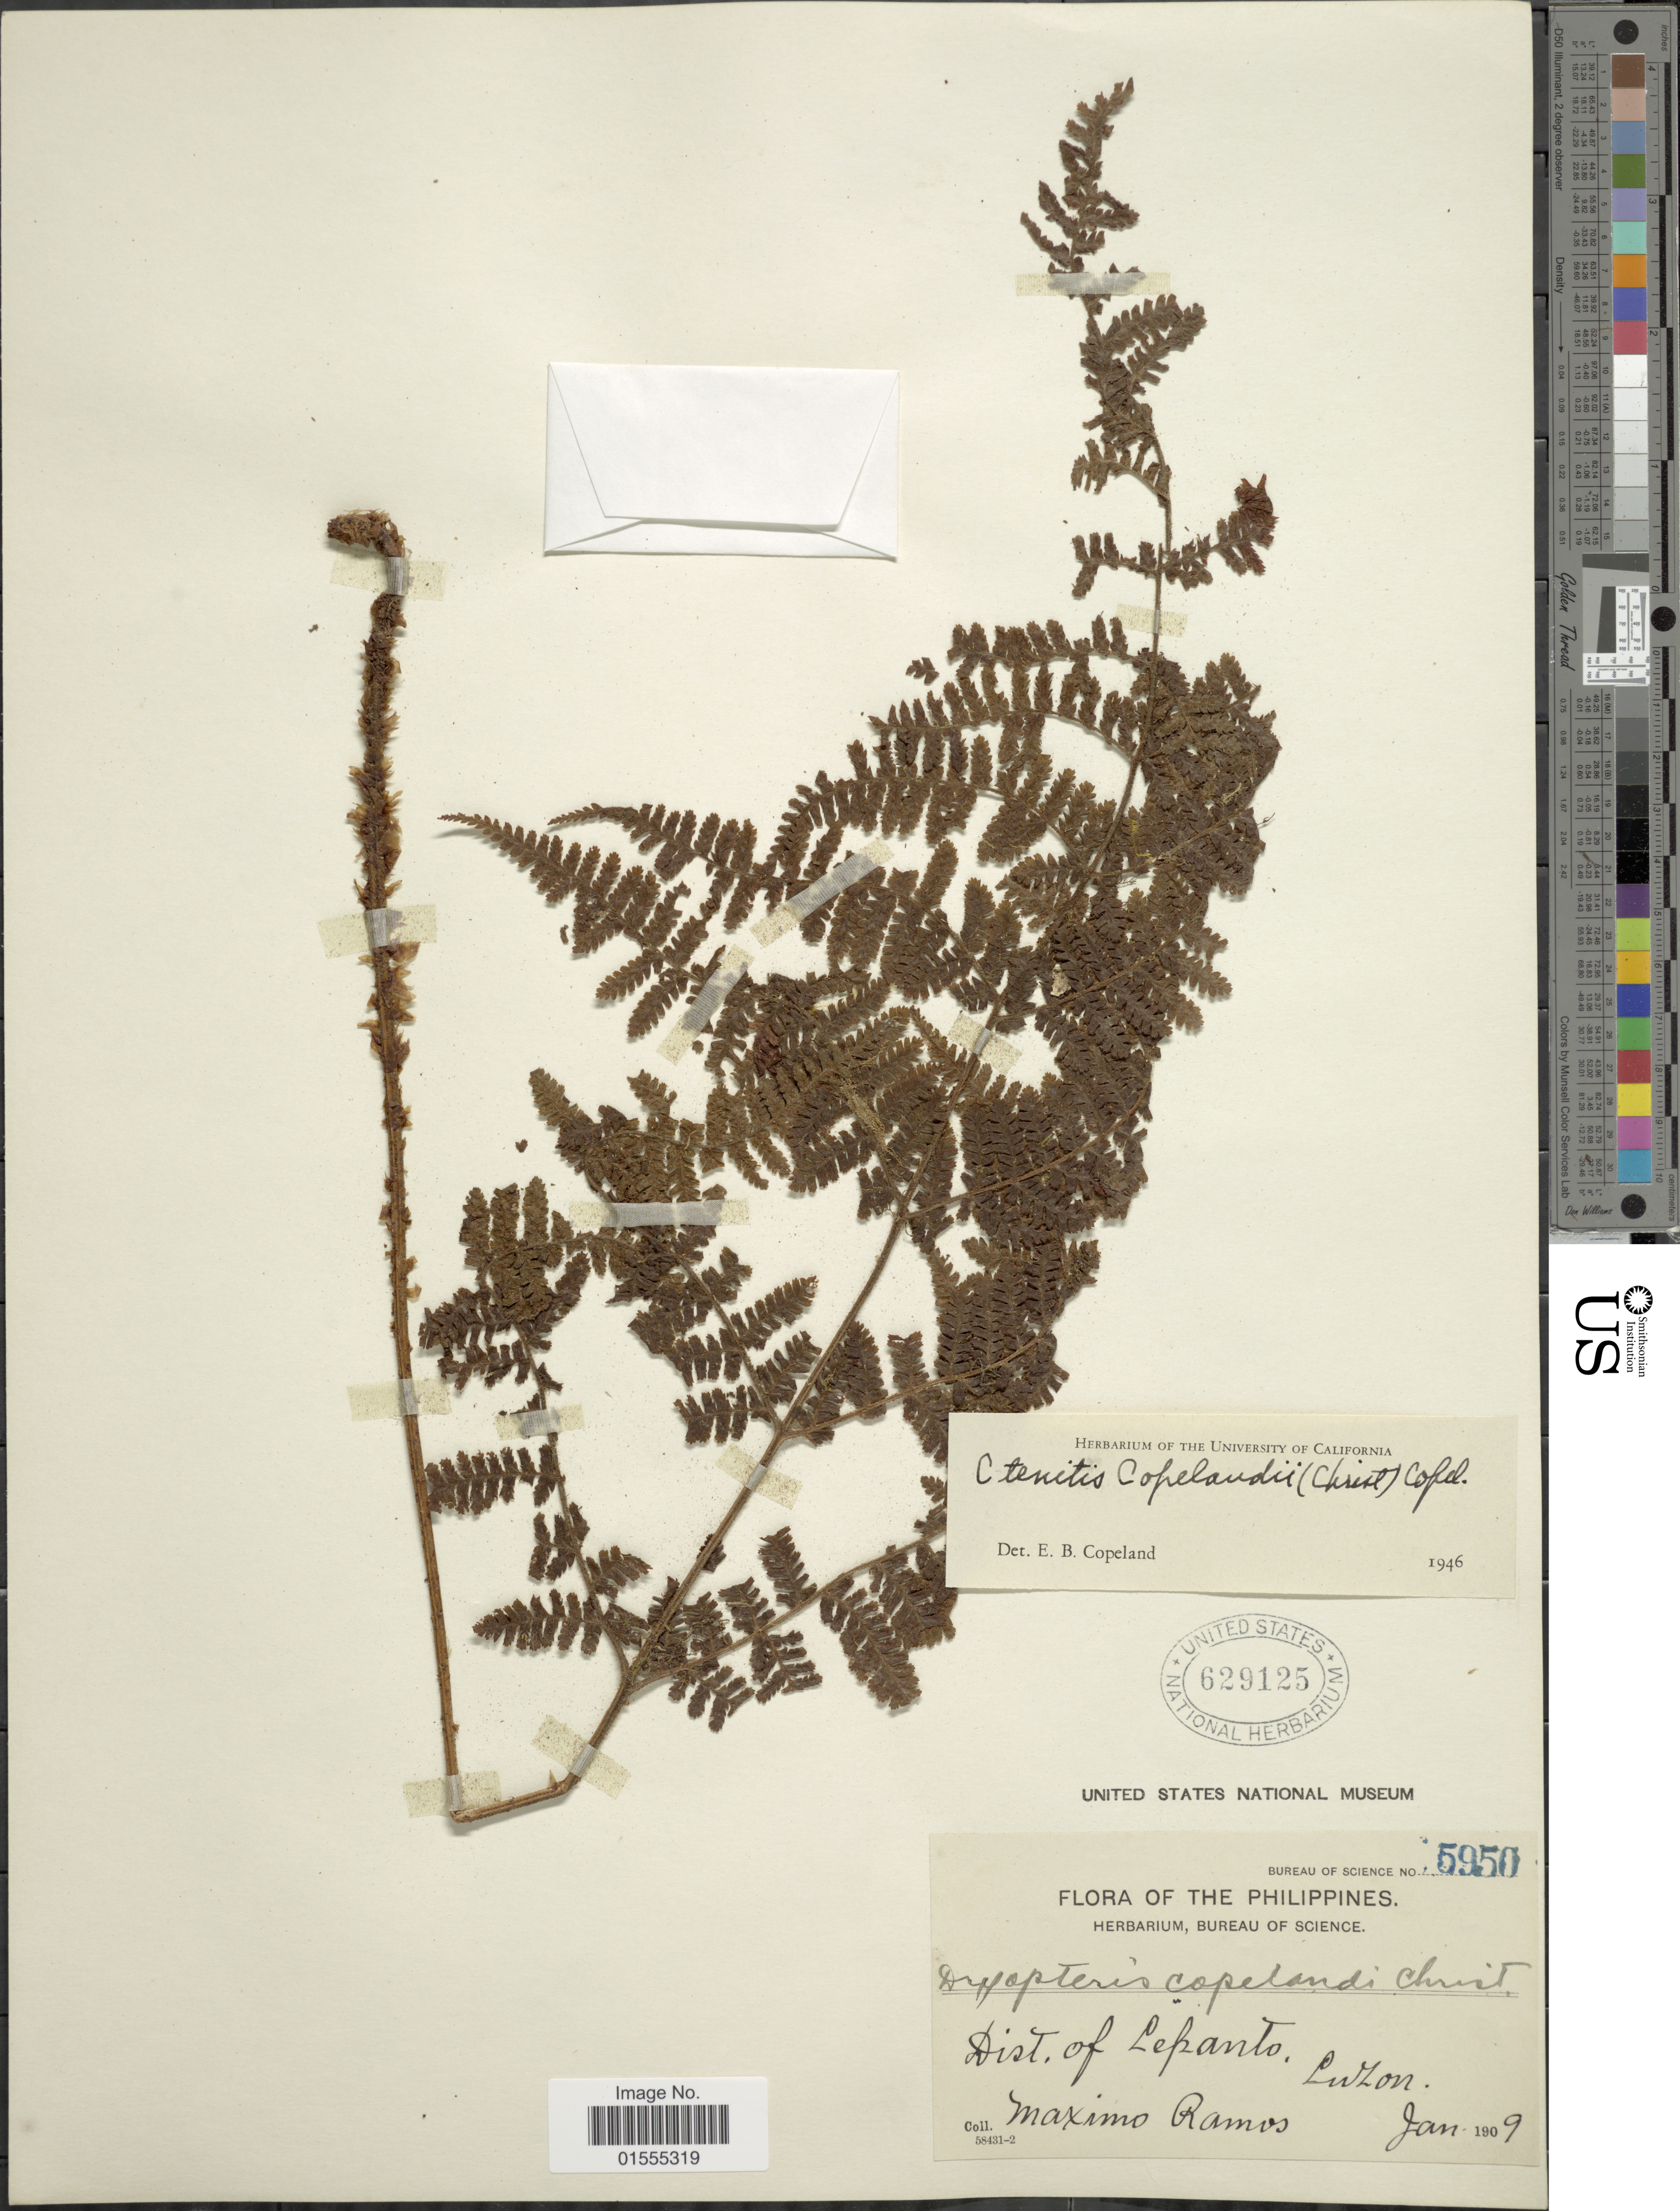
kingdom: Plantae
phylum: Tracheophyta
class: Polypodiopsida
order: Polypodiales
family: Dryopteridaceae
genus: Dryopteris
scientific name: Dryopteris manipurensis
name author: (Bedd.) C. Chr.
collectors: M. Ramos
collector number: Bureau of Science 5950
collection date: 1909-01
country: Philippines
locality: Dist. of Lepanto, Luzon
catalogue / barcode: US 629125